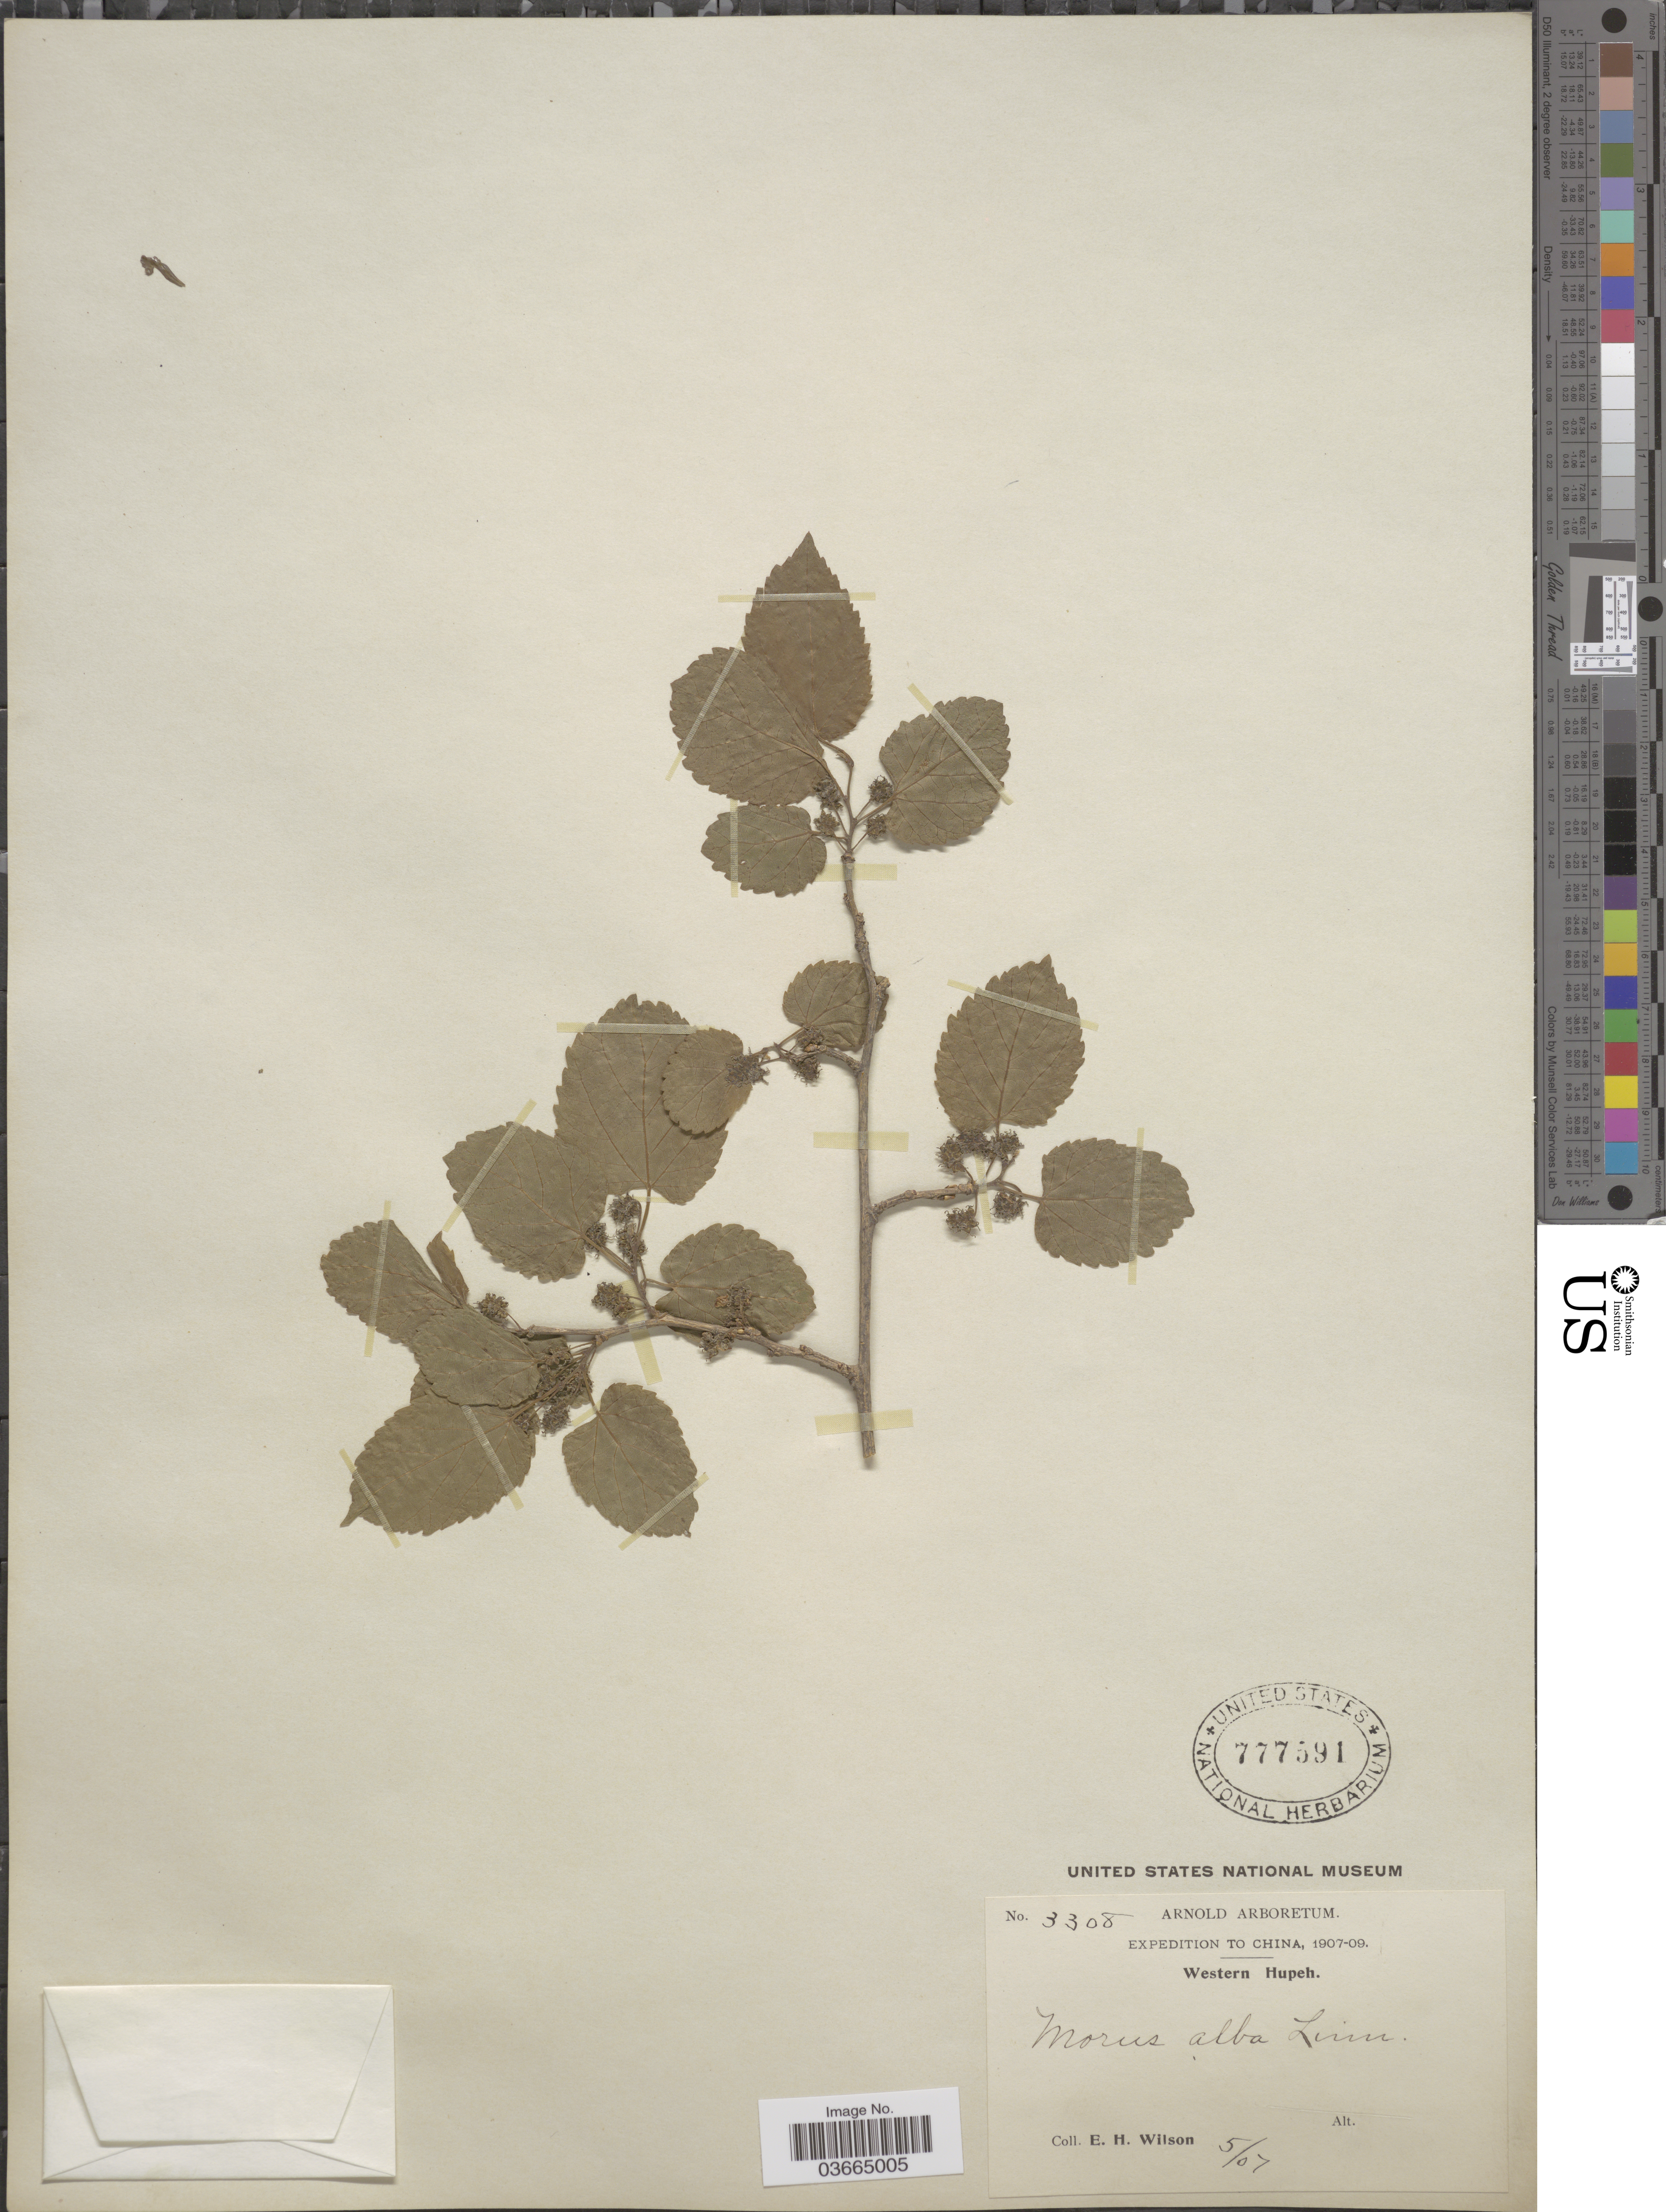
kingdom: Plantae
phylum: Tracheophyta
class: Magnoliopsida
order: Rosales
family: Moraceae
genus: Morus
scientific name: Morus alba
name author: L.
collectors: E. Wilson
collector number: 3308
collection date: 1907-05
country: China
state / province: Hubei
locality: Western Hupeh.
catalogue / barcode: US 777591